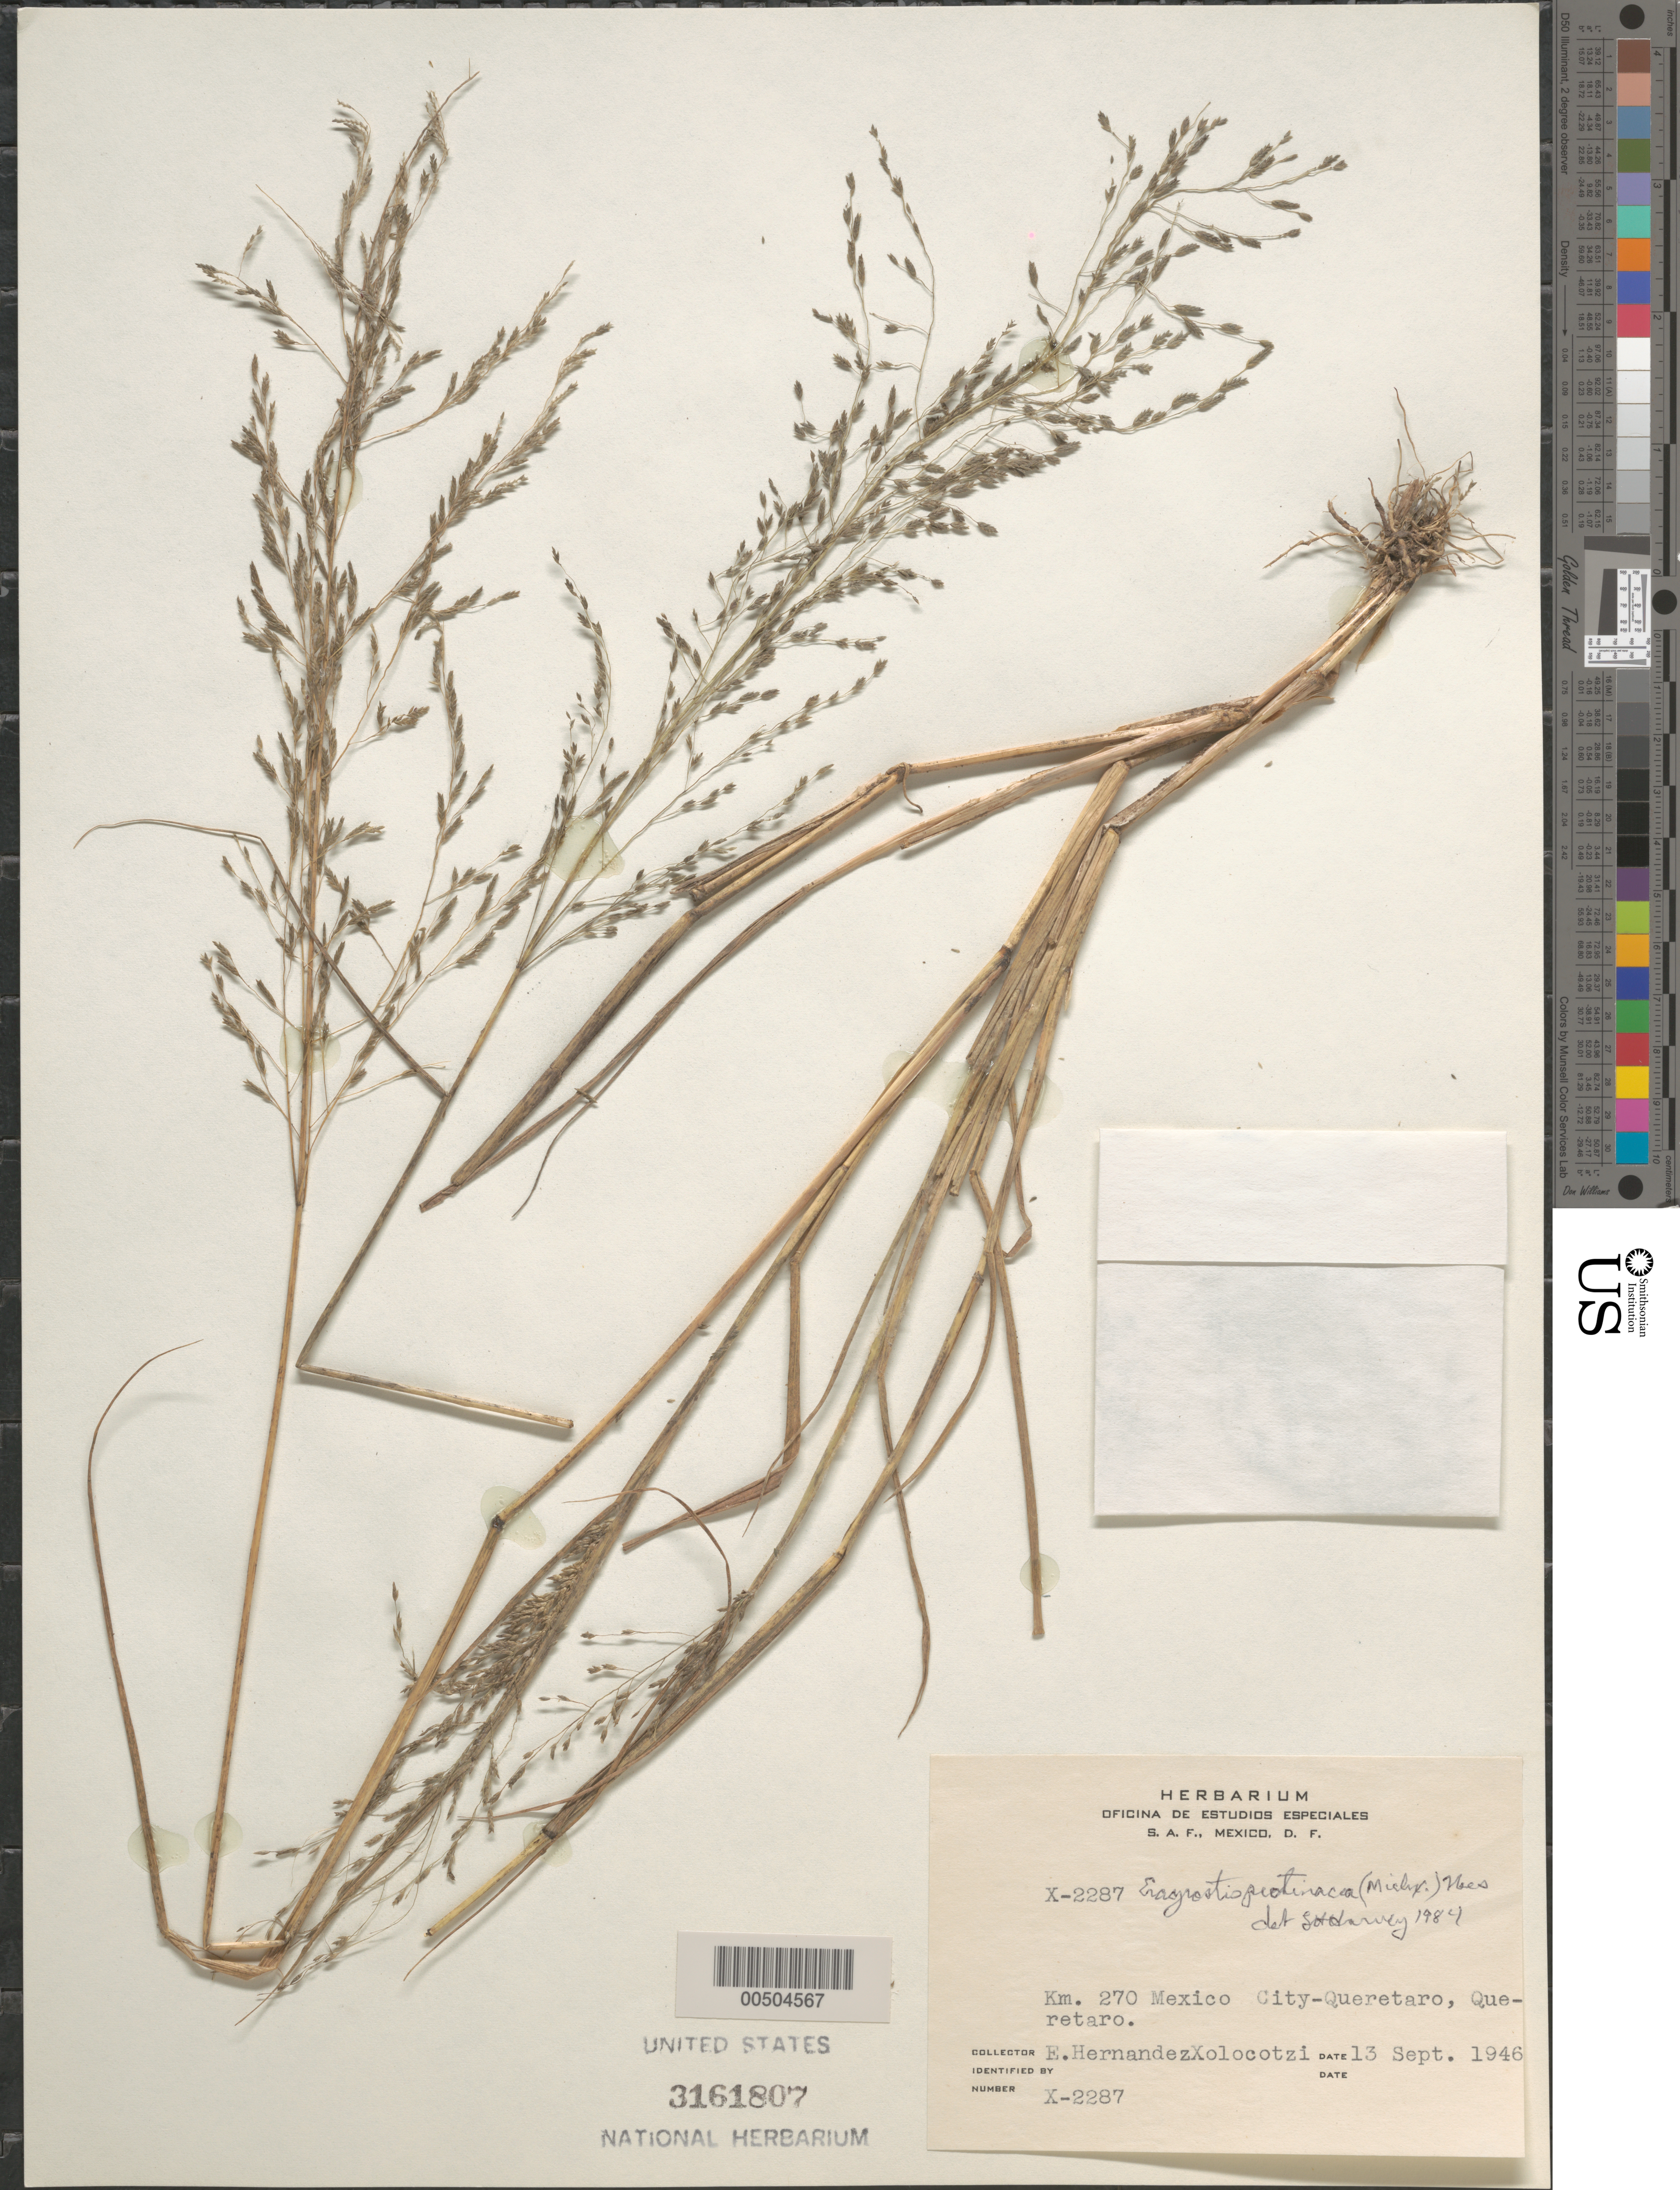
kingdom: Plantae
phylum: Tracheophyta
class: Liliopsida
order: Poales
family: Poaceae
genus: Eragrostis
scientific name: Eragrostis pectinacea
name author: (Michx.) Nees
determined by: Harvey, L. H.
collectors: E. I. Hernández-X.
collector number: X-2287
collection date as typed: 13 Sep 1946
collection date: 1946-09-13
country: Mexico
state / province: Querétaro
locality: Km 270 Mexico City-Querétaro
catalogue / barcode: US 3161807